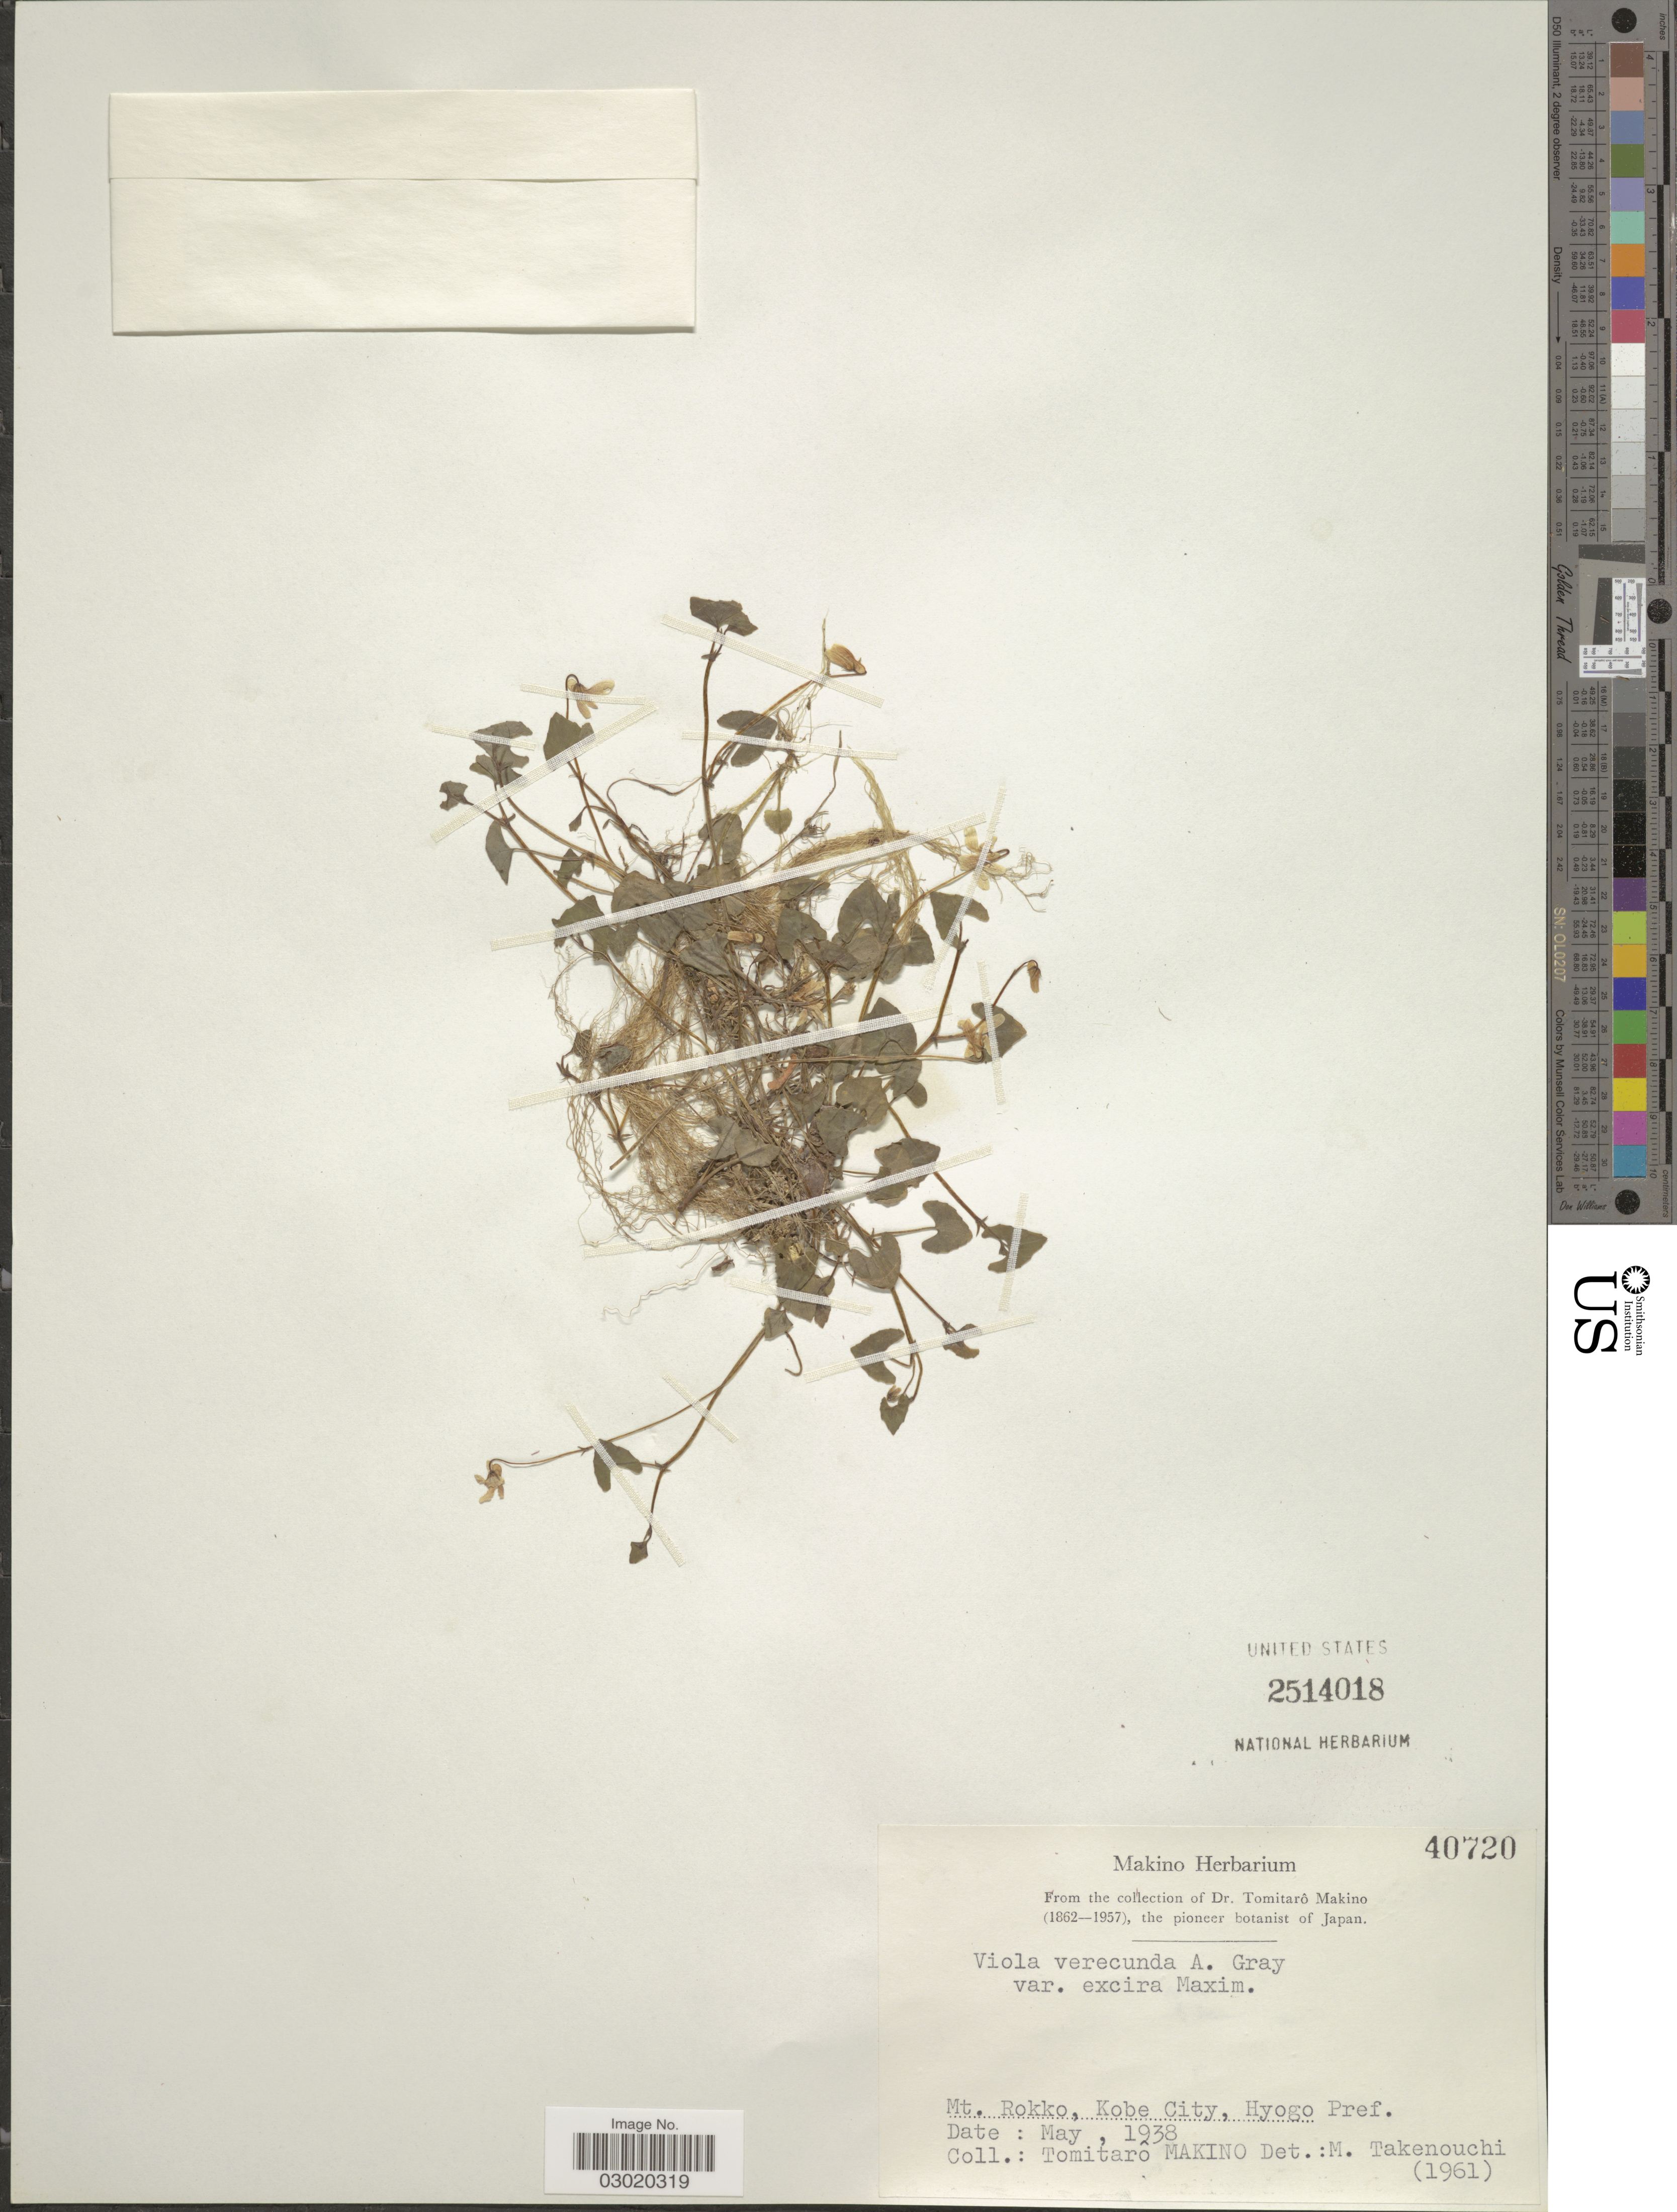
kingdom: Plantae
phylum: Tracheophyta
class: Magnoliopsida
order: Malpighiales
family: Violaceae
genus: Viola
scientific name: Viola verecunda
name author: A. Gray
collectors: T. Makino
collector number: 40720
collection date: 1938-05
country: Japan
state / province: Hyogo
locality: Mt. Rokko, Kobe City, Hyogo Pref.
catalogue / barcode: US 2514018